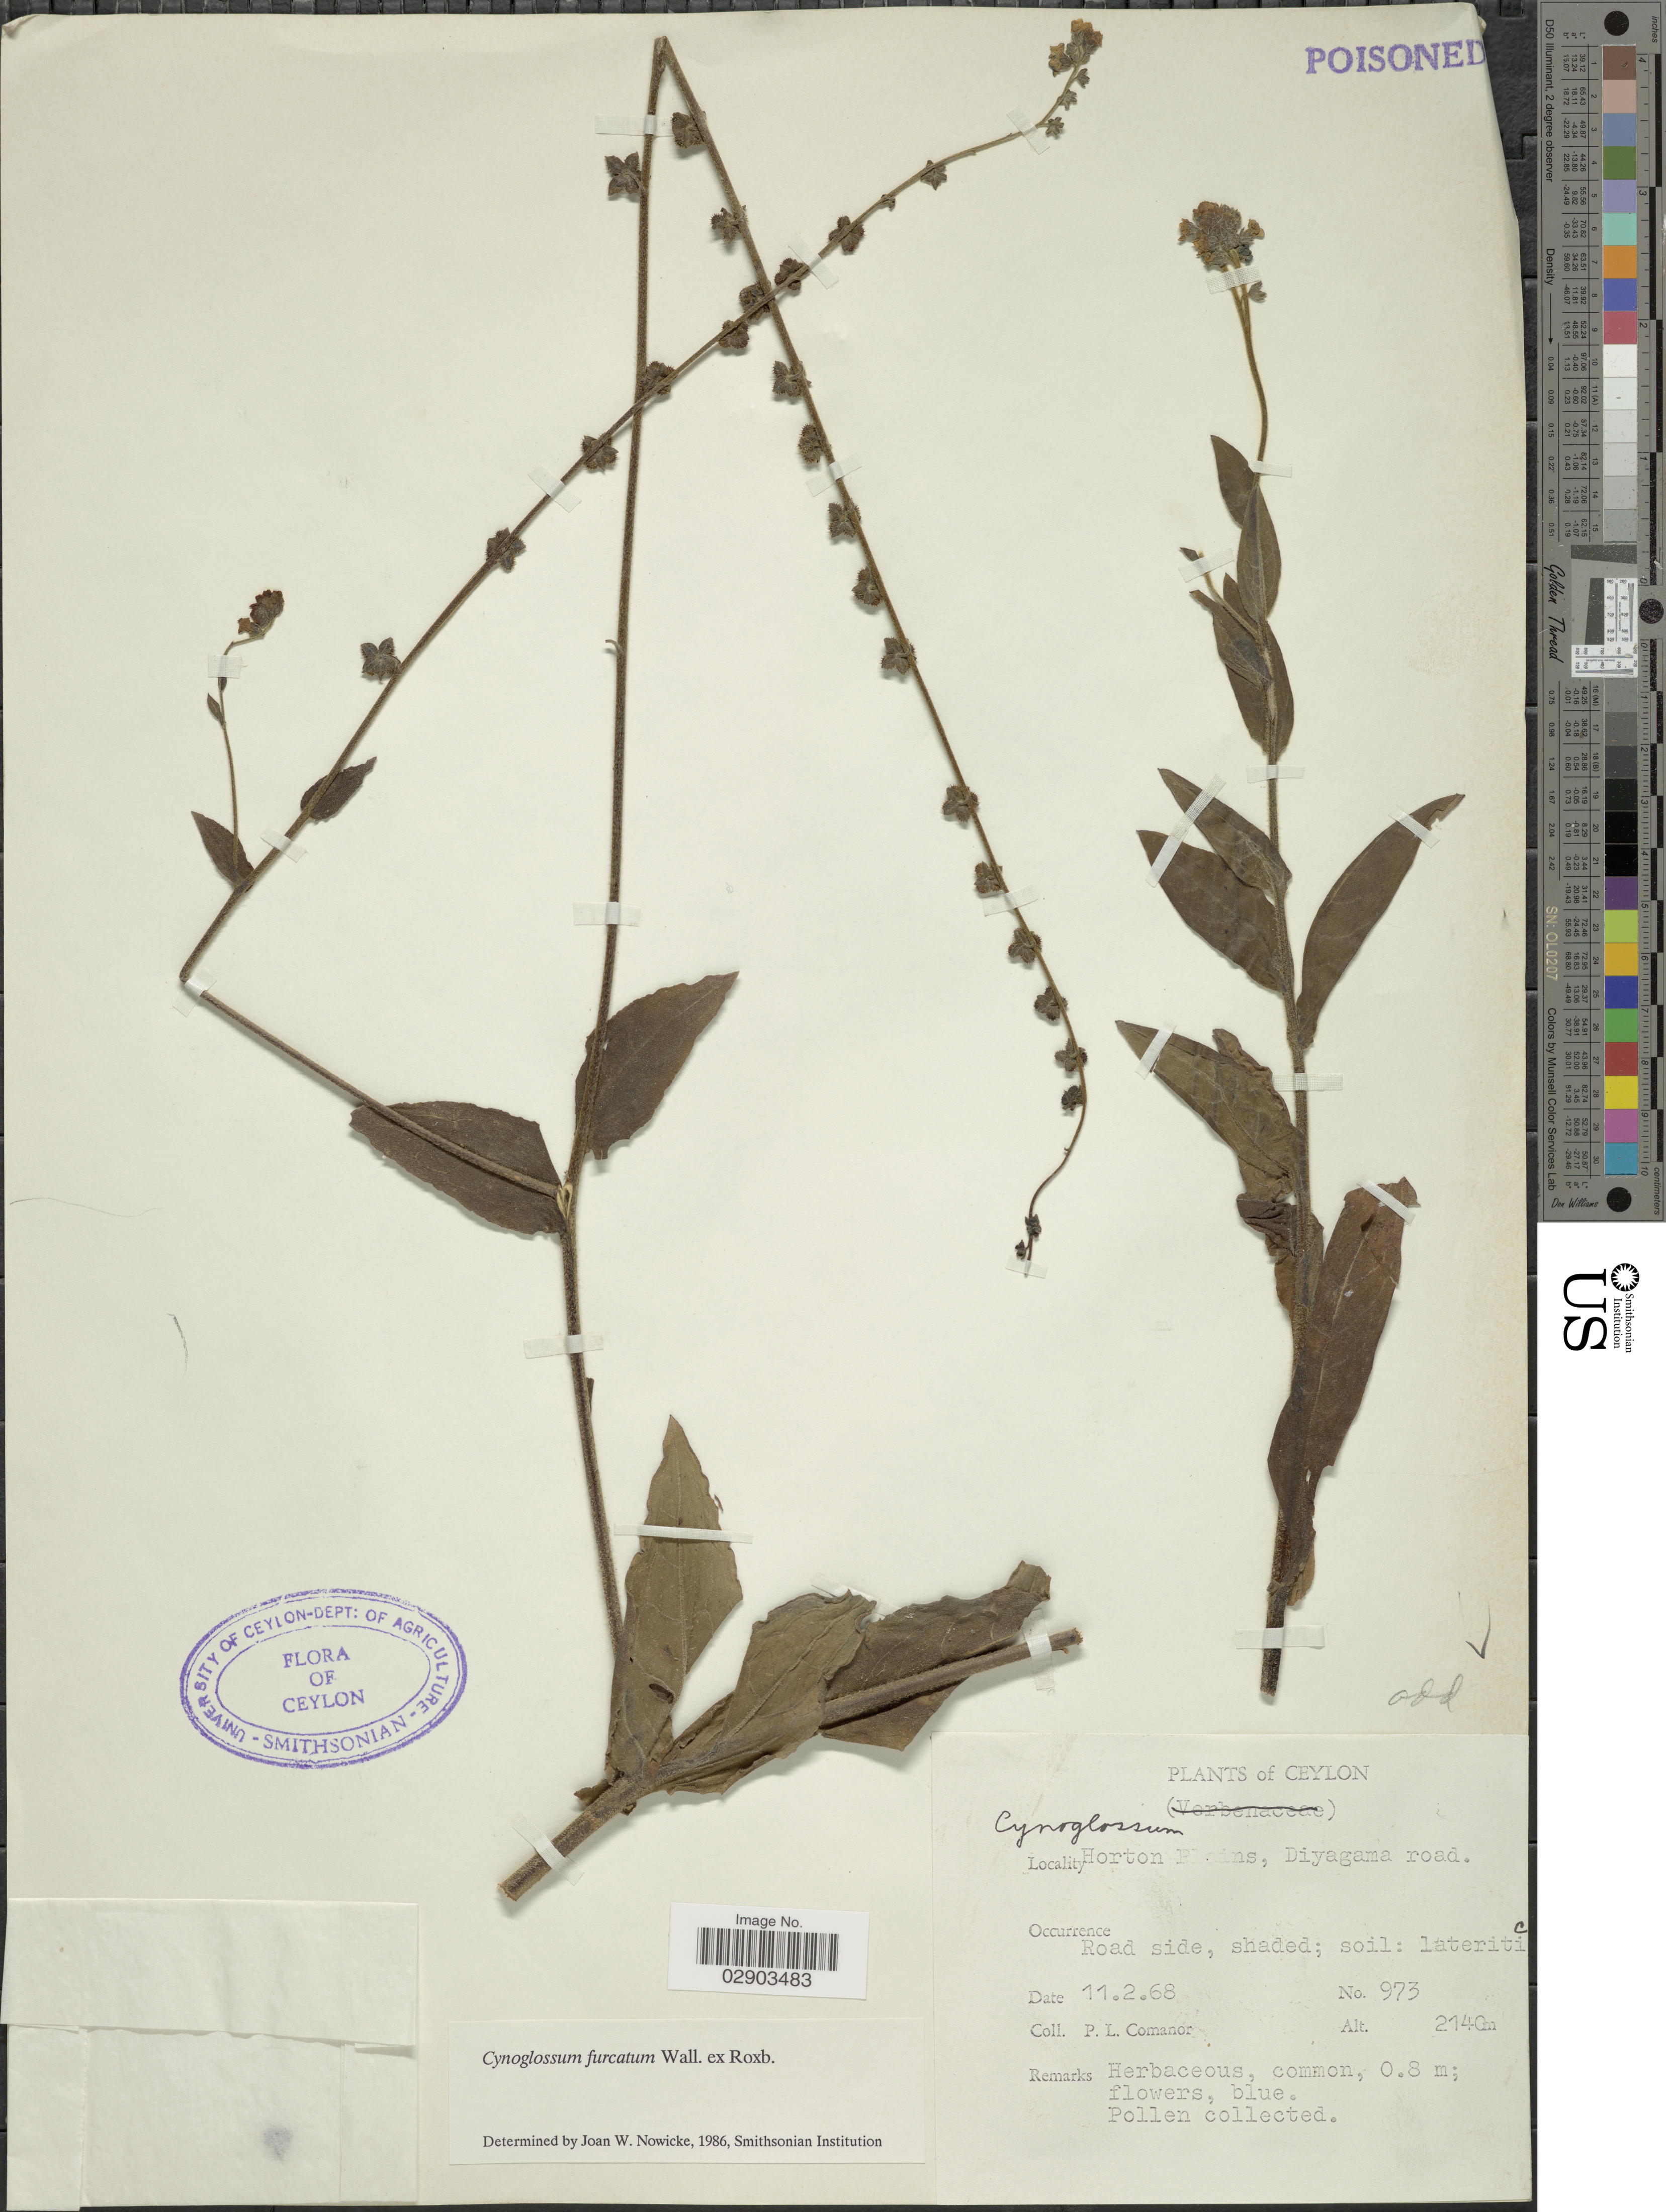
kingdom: Plantae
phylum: Tracheophyta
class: Magnoliopsida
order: Boraginales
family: Boraginaceae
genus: Cynoglossum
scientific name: Cynoglossum furcatum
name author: Wall.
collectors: P. Comanor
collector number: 973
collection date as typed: Transcribed d/m/y: 11/2/68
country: Sri Lanka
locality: Ceylon. Horton Plains, Diyagama road.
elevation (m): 2140